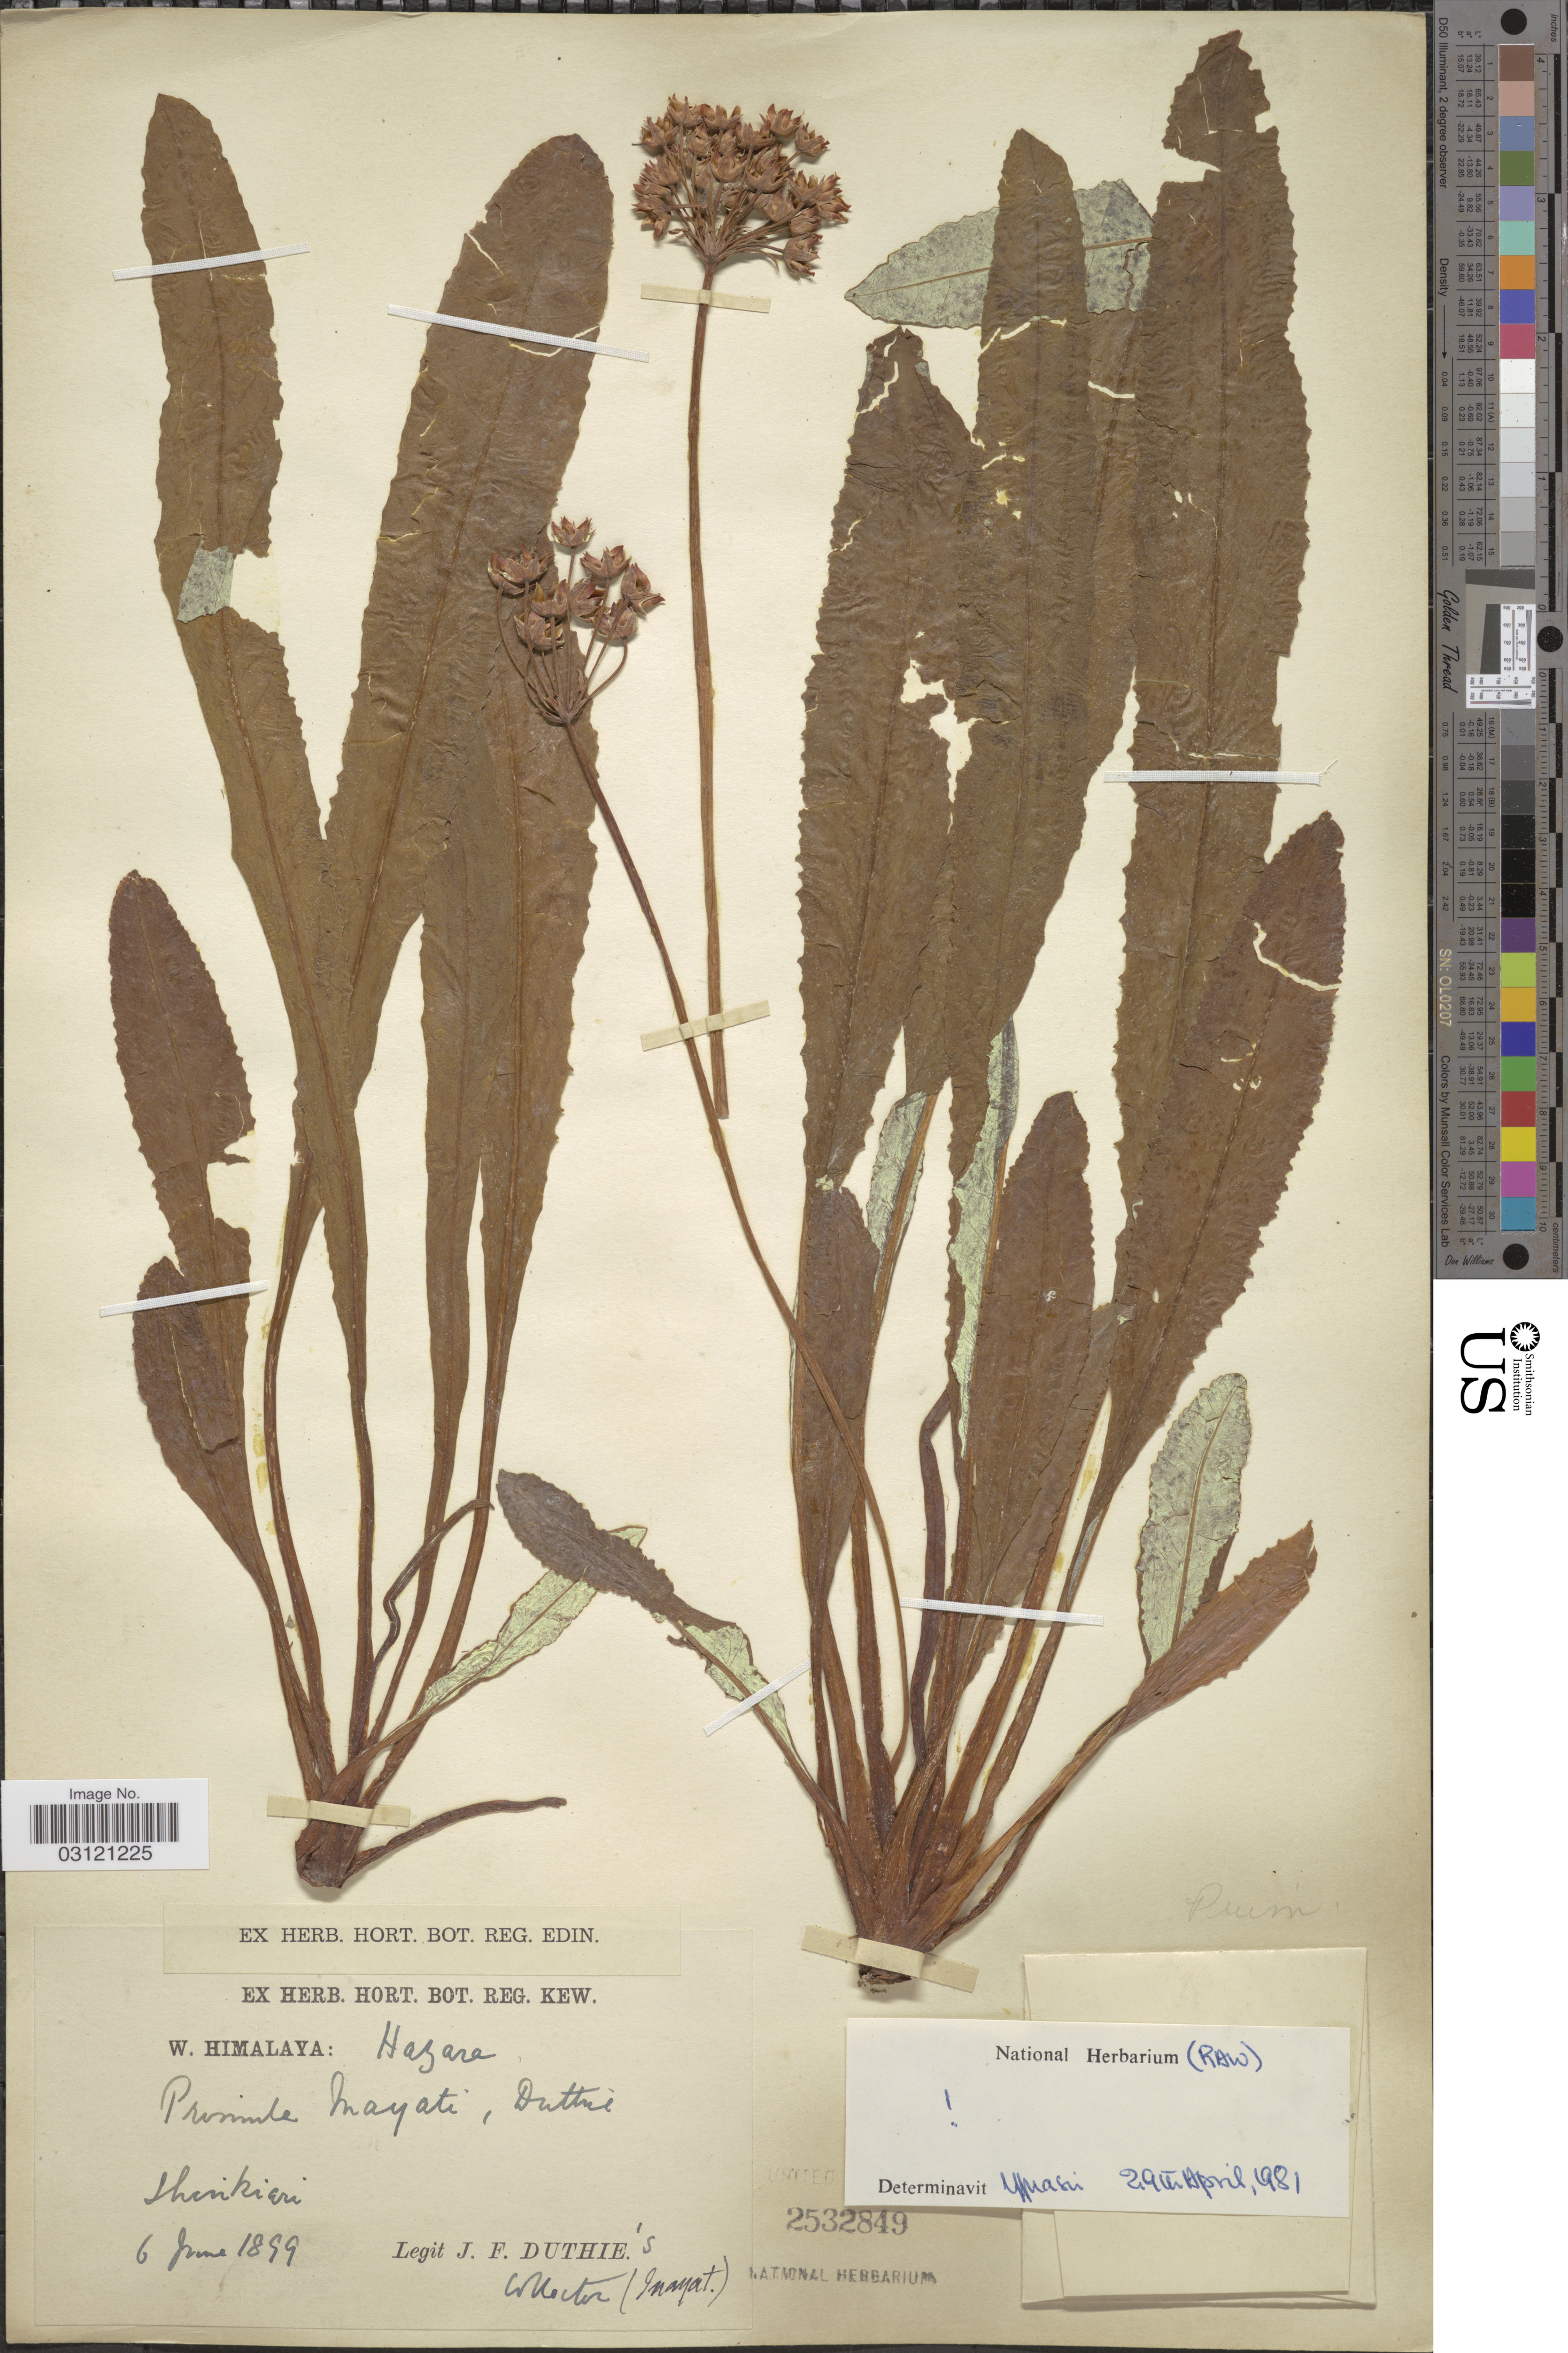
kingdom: Plantae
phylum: Tracheophyta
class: Magnoliopsida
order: Ericales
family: Primulaceae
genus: Primula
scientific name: Primula inayatii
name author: Duthie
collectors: J. F. Duthie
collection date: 1899-06-06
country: Pakistan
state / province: Khyber Pakhtunkhwa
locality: W. Himalaya: Hazara, Shinkiari.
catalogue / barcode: US 2532849